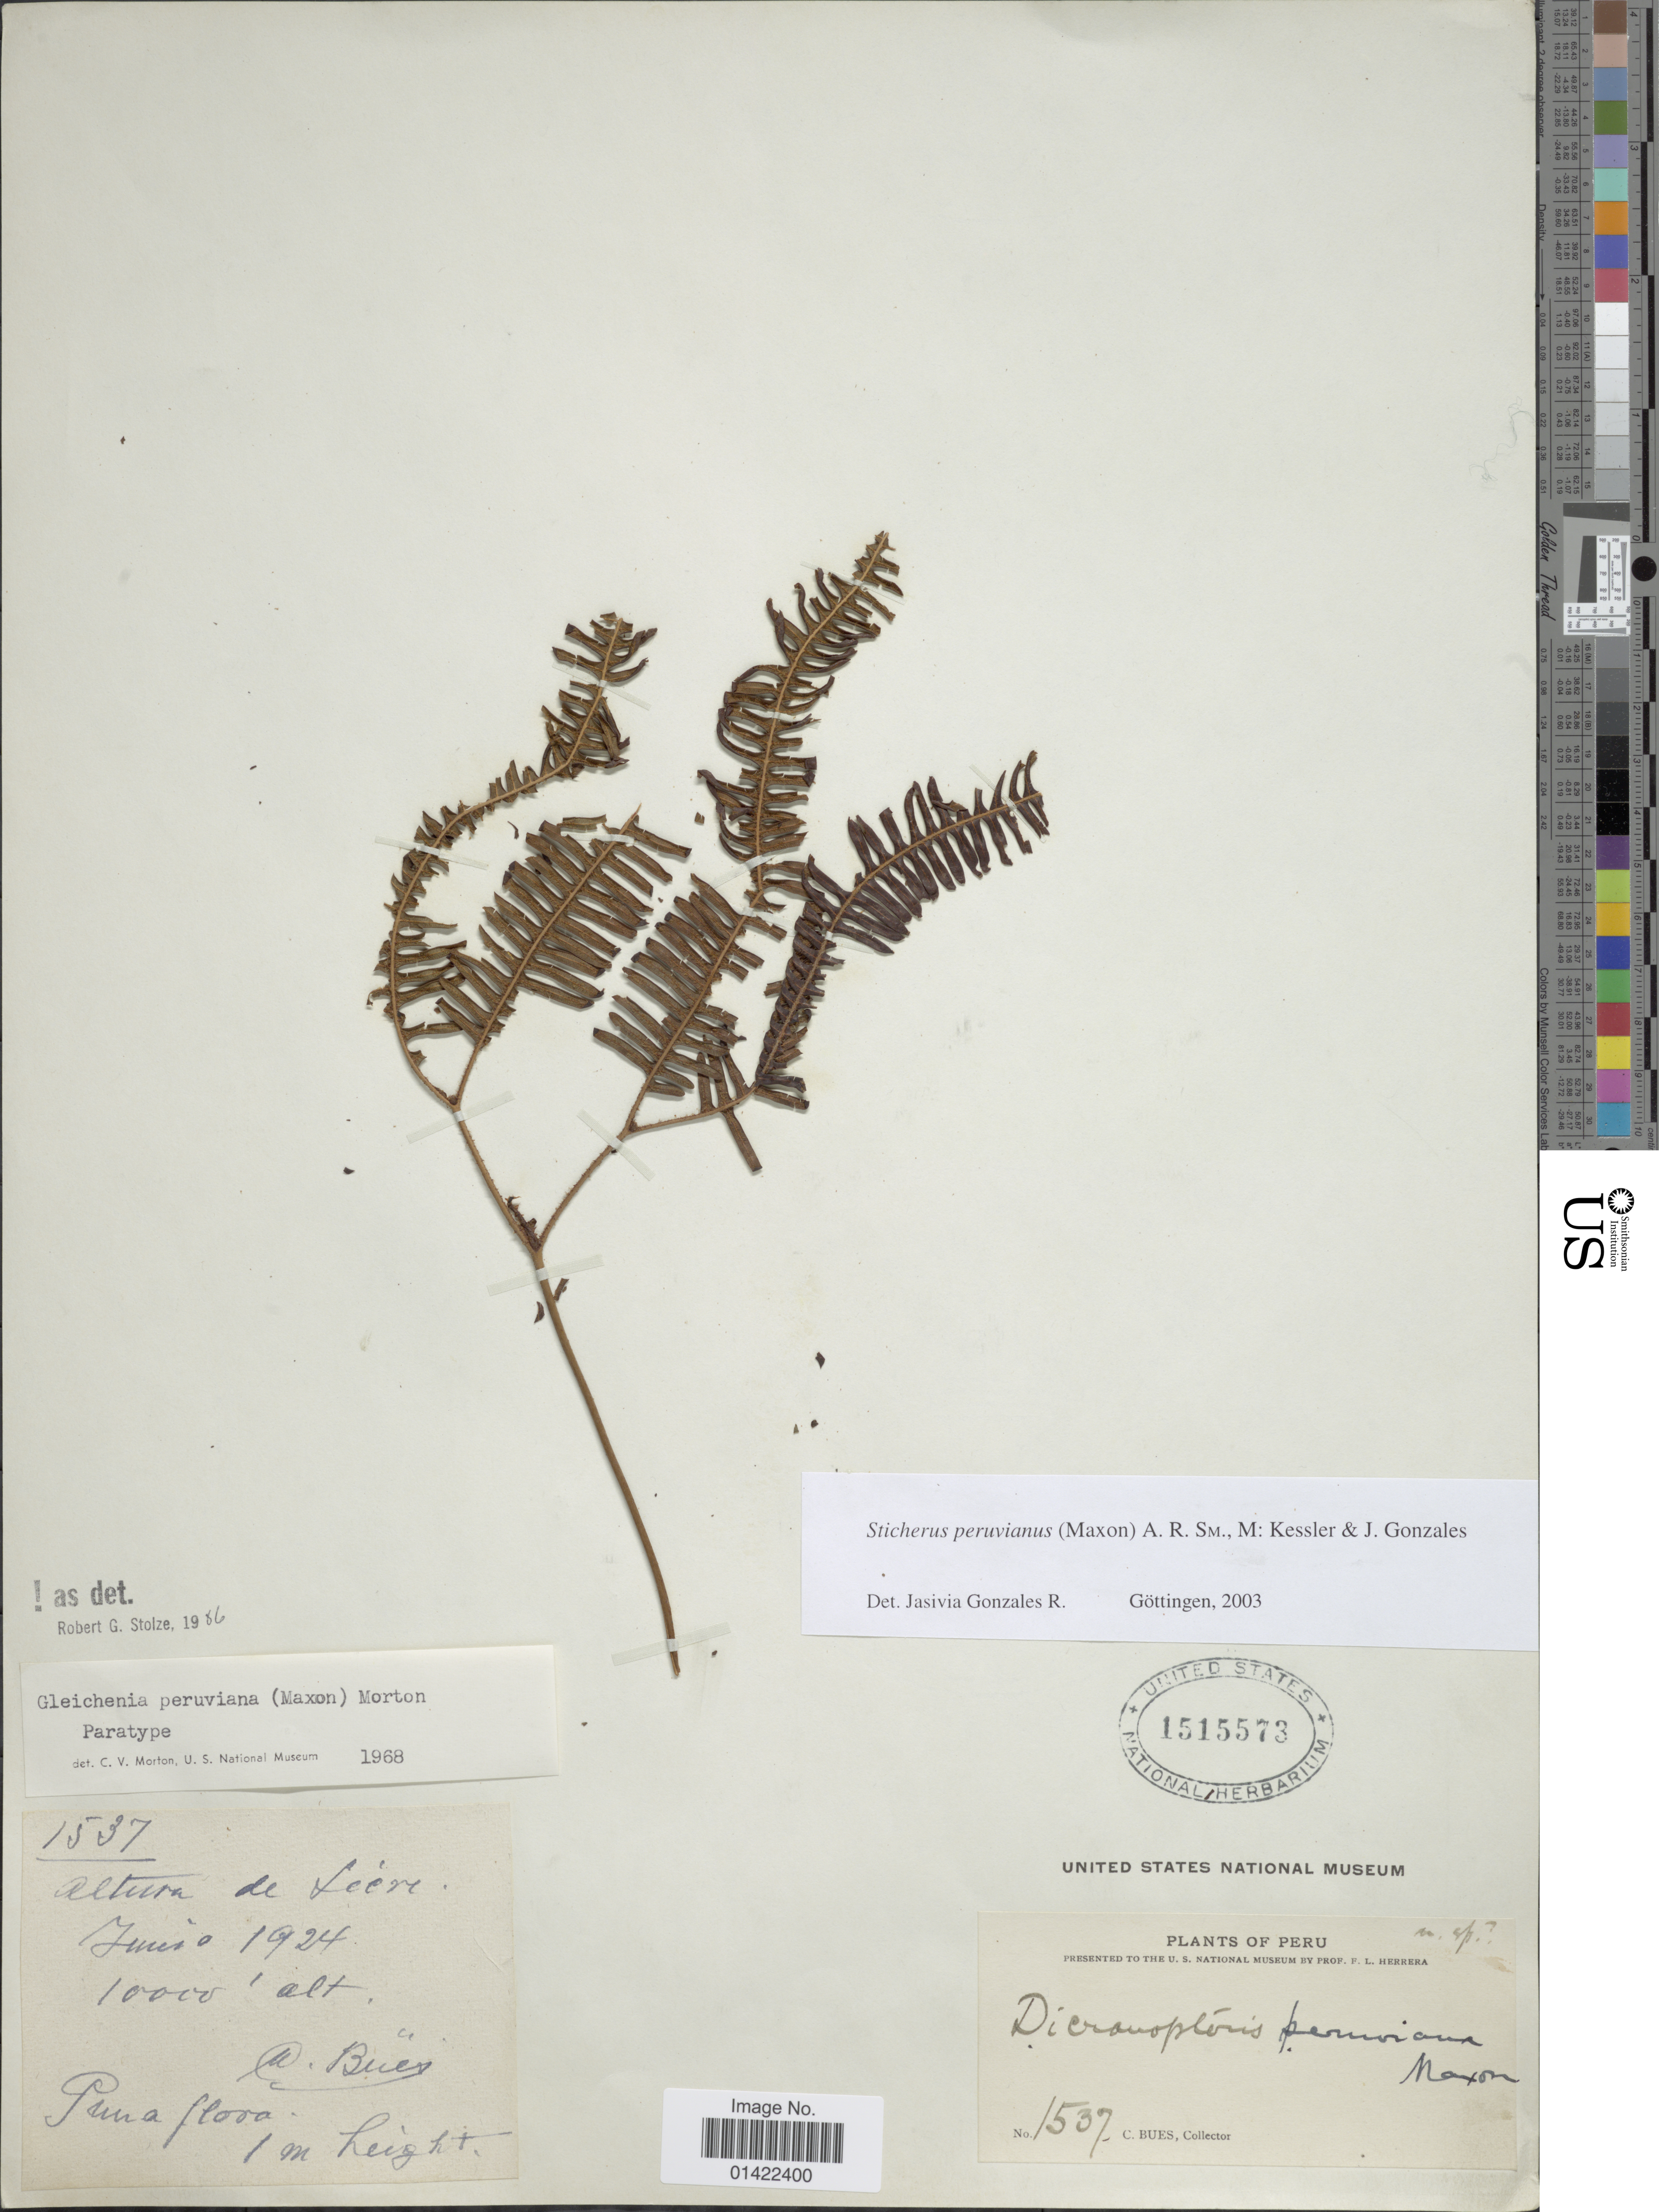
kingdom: Plantae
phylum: Tracheophyta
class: Polypodiopsida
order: Gleicheniales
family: Gleicheniaceae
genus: Sticherus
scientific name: Sticherus peruvianus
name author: (Maxon) A.R. Sm. et al.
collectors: C. Bues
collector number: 1537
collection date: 1924-06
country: Peru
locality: Altura de Leire [interpreted]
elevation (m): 3048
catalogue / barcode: US 1515573